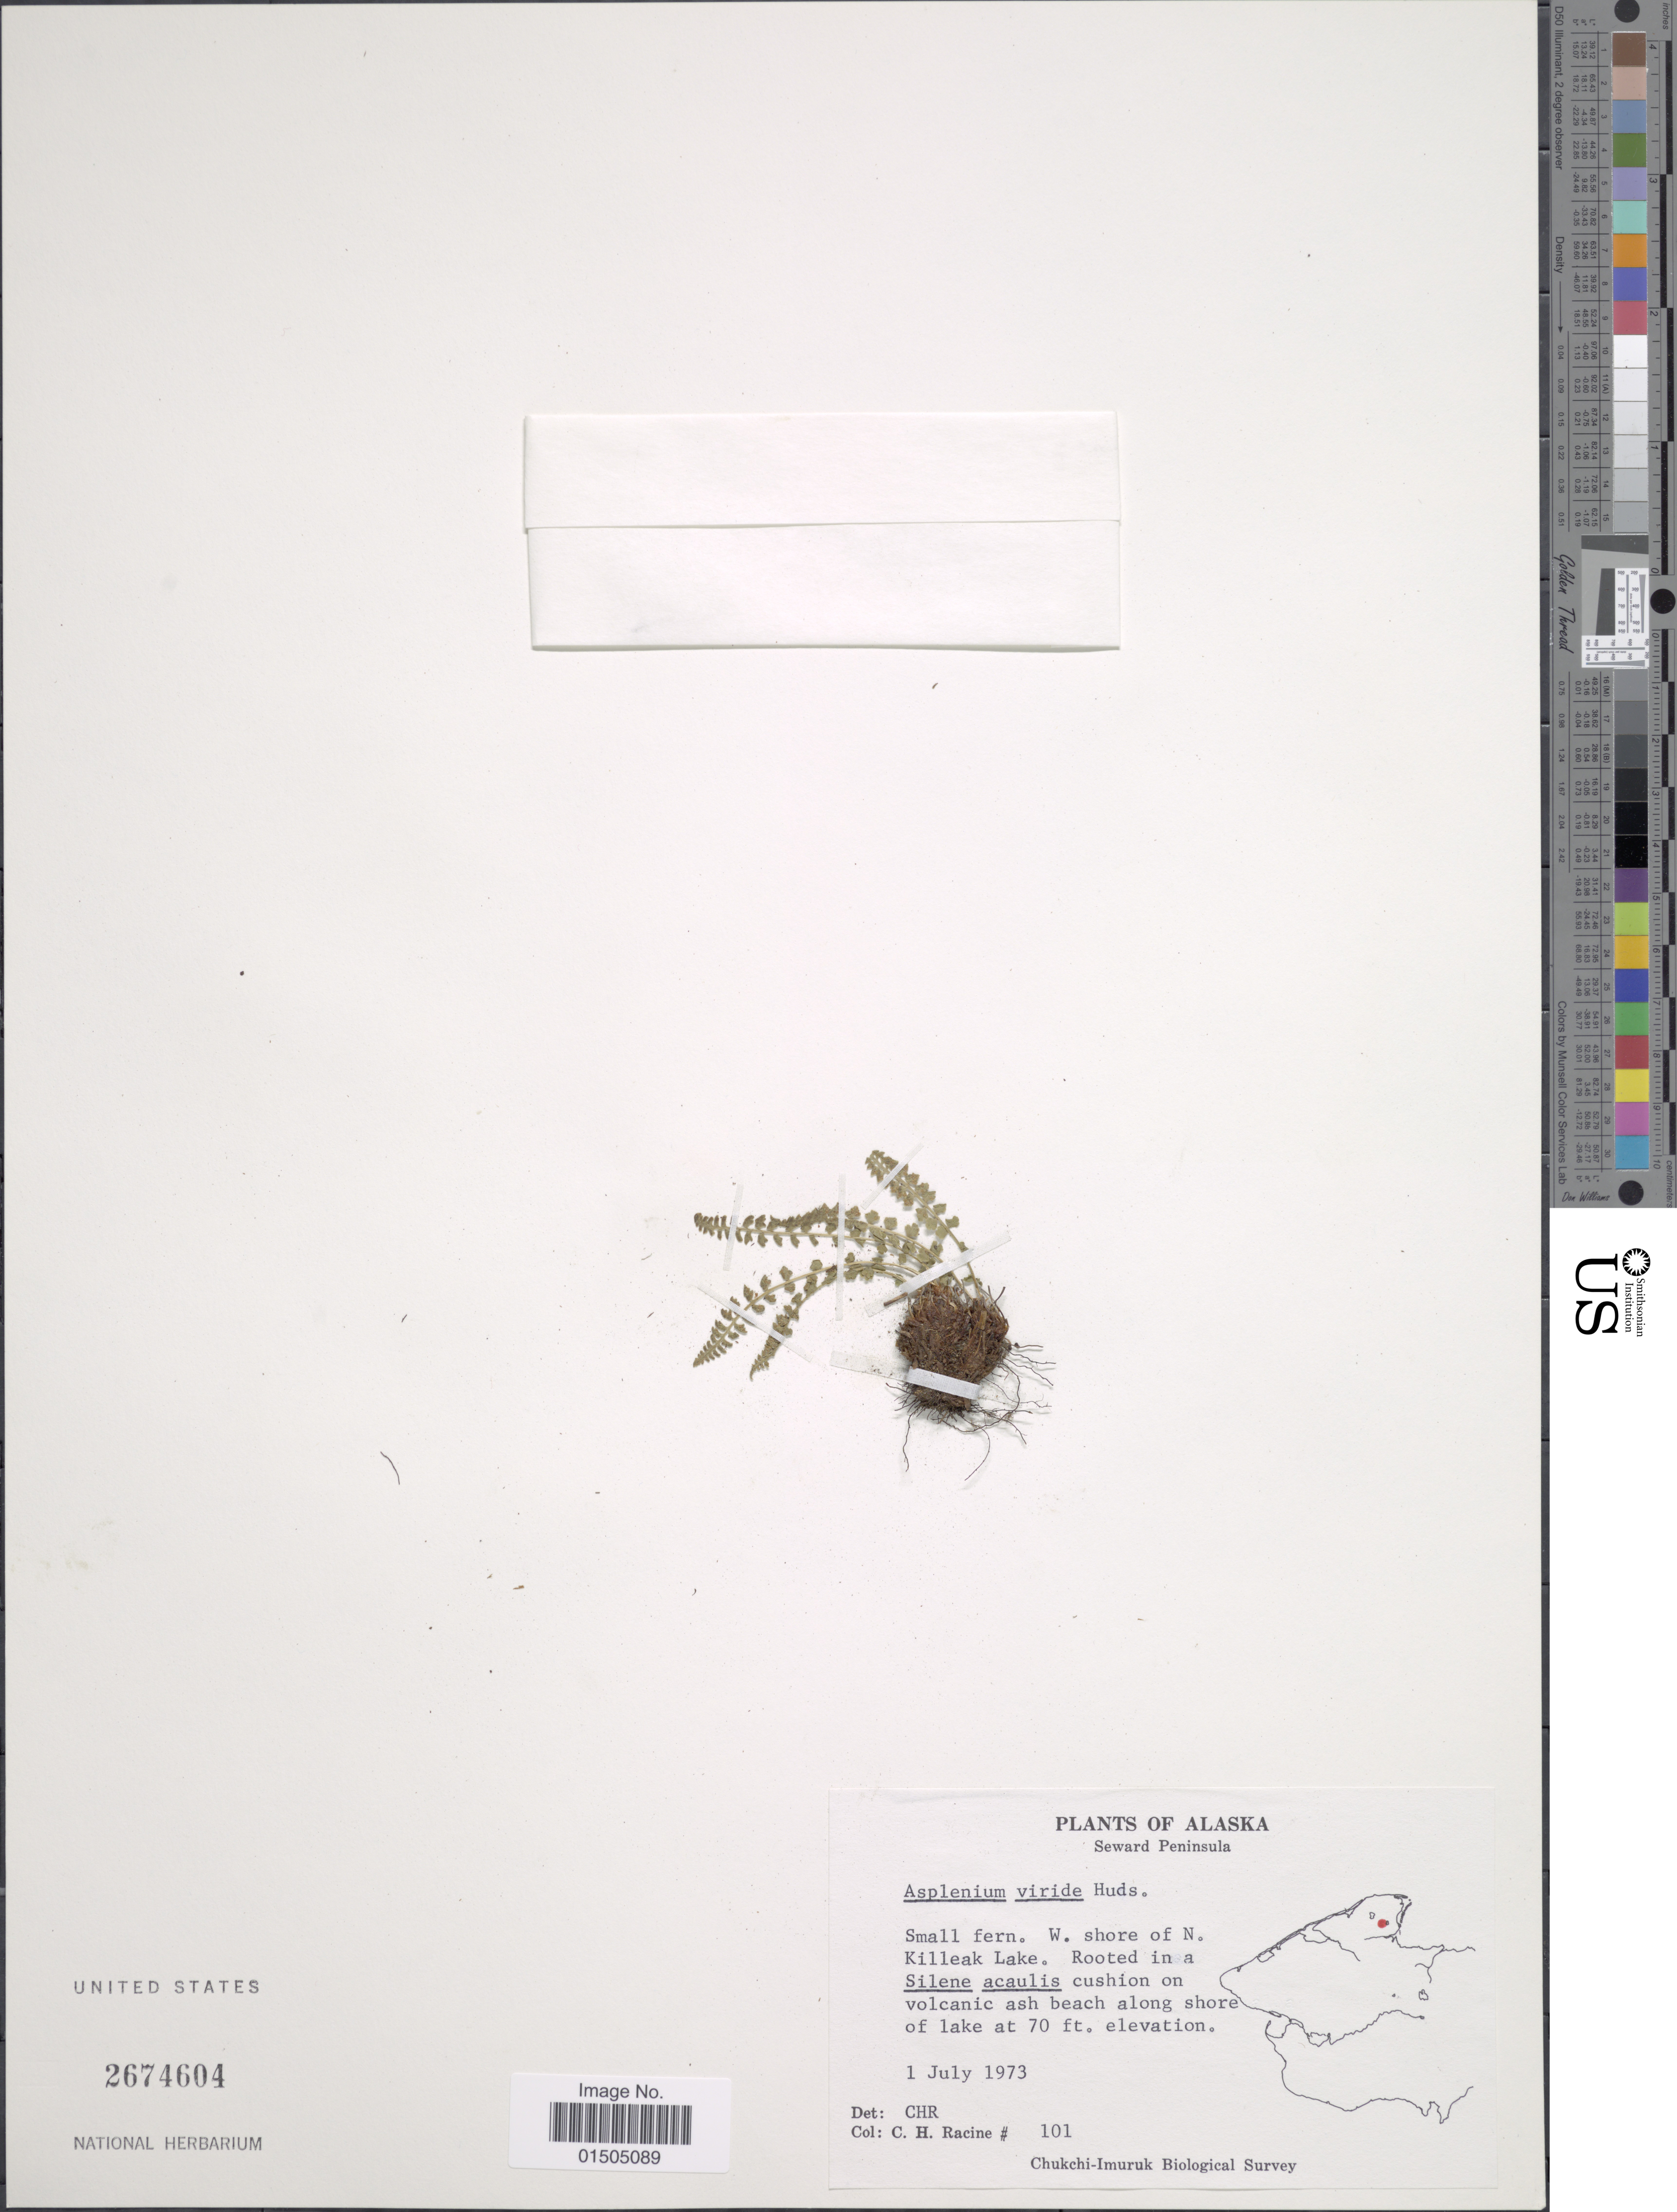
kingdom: Plantae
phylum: Tracheophyta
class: Polypodiopsida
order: Polypodiales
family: Aspleniaceae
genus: Asplenium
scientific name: Asplenium trichomanes-ramosum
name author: L.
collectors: C. Racine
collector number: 101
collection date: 1973-07-01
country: United States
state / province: Alaska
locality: Seward Peninsula. Small fern. W. shore of N. Killeak Lake.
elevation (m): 21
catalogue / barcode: US 2674604